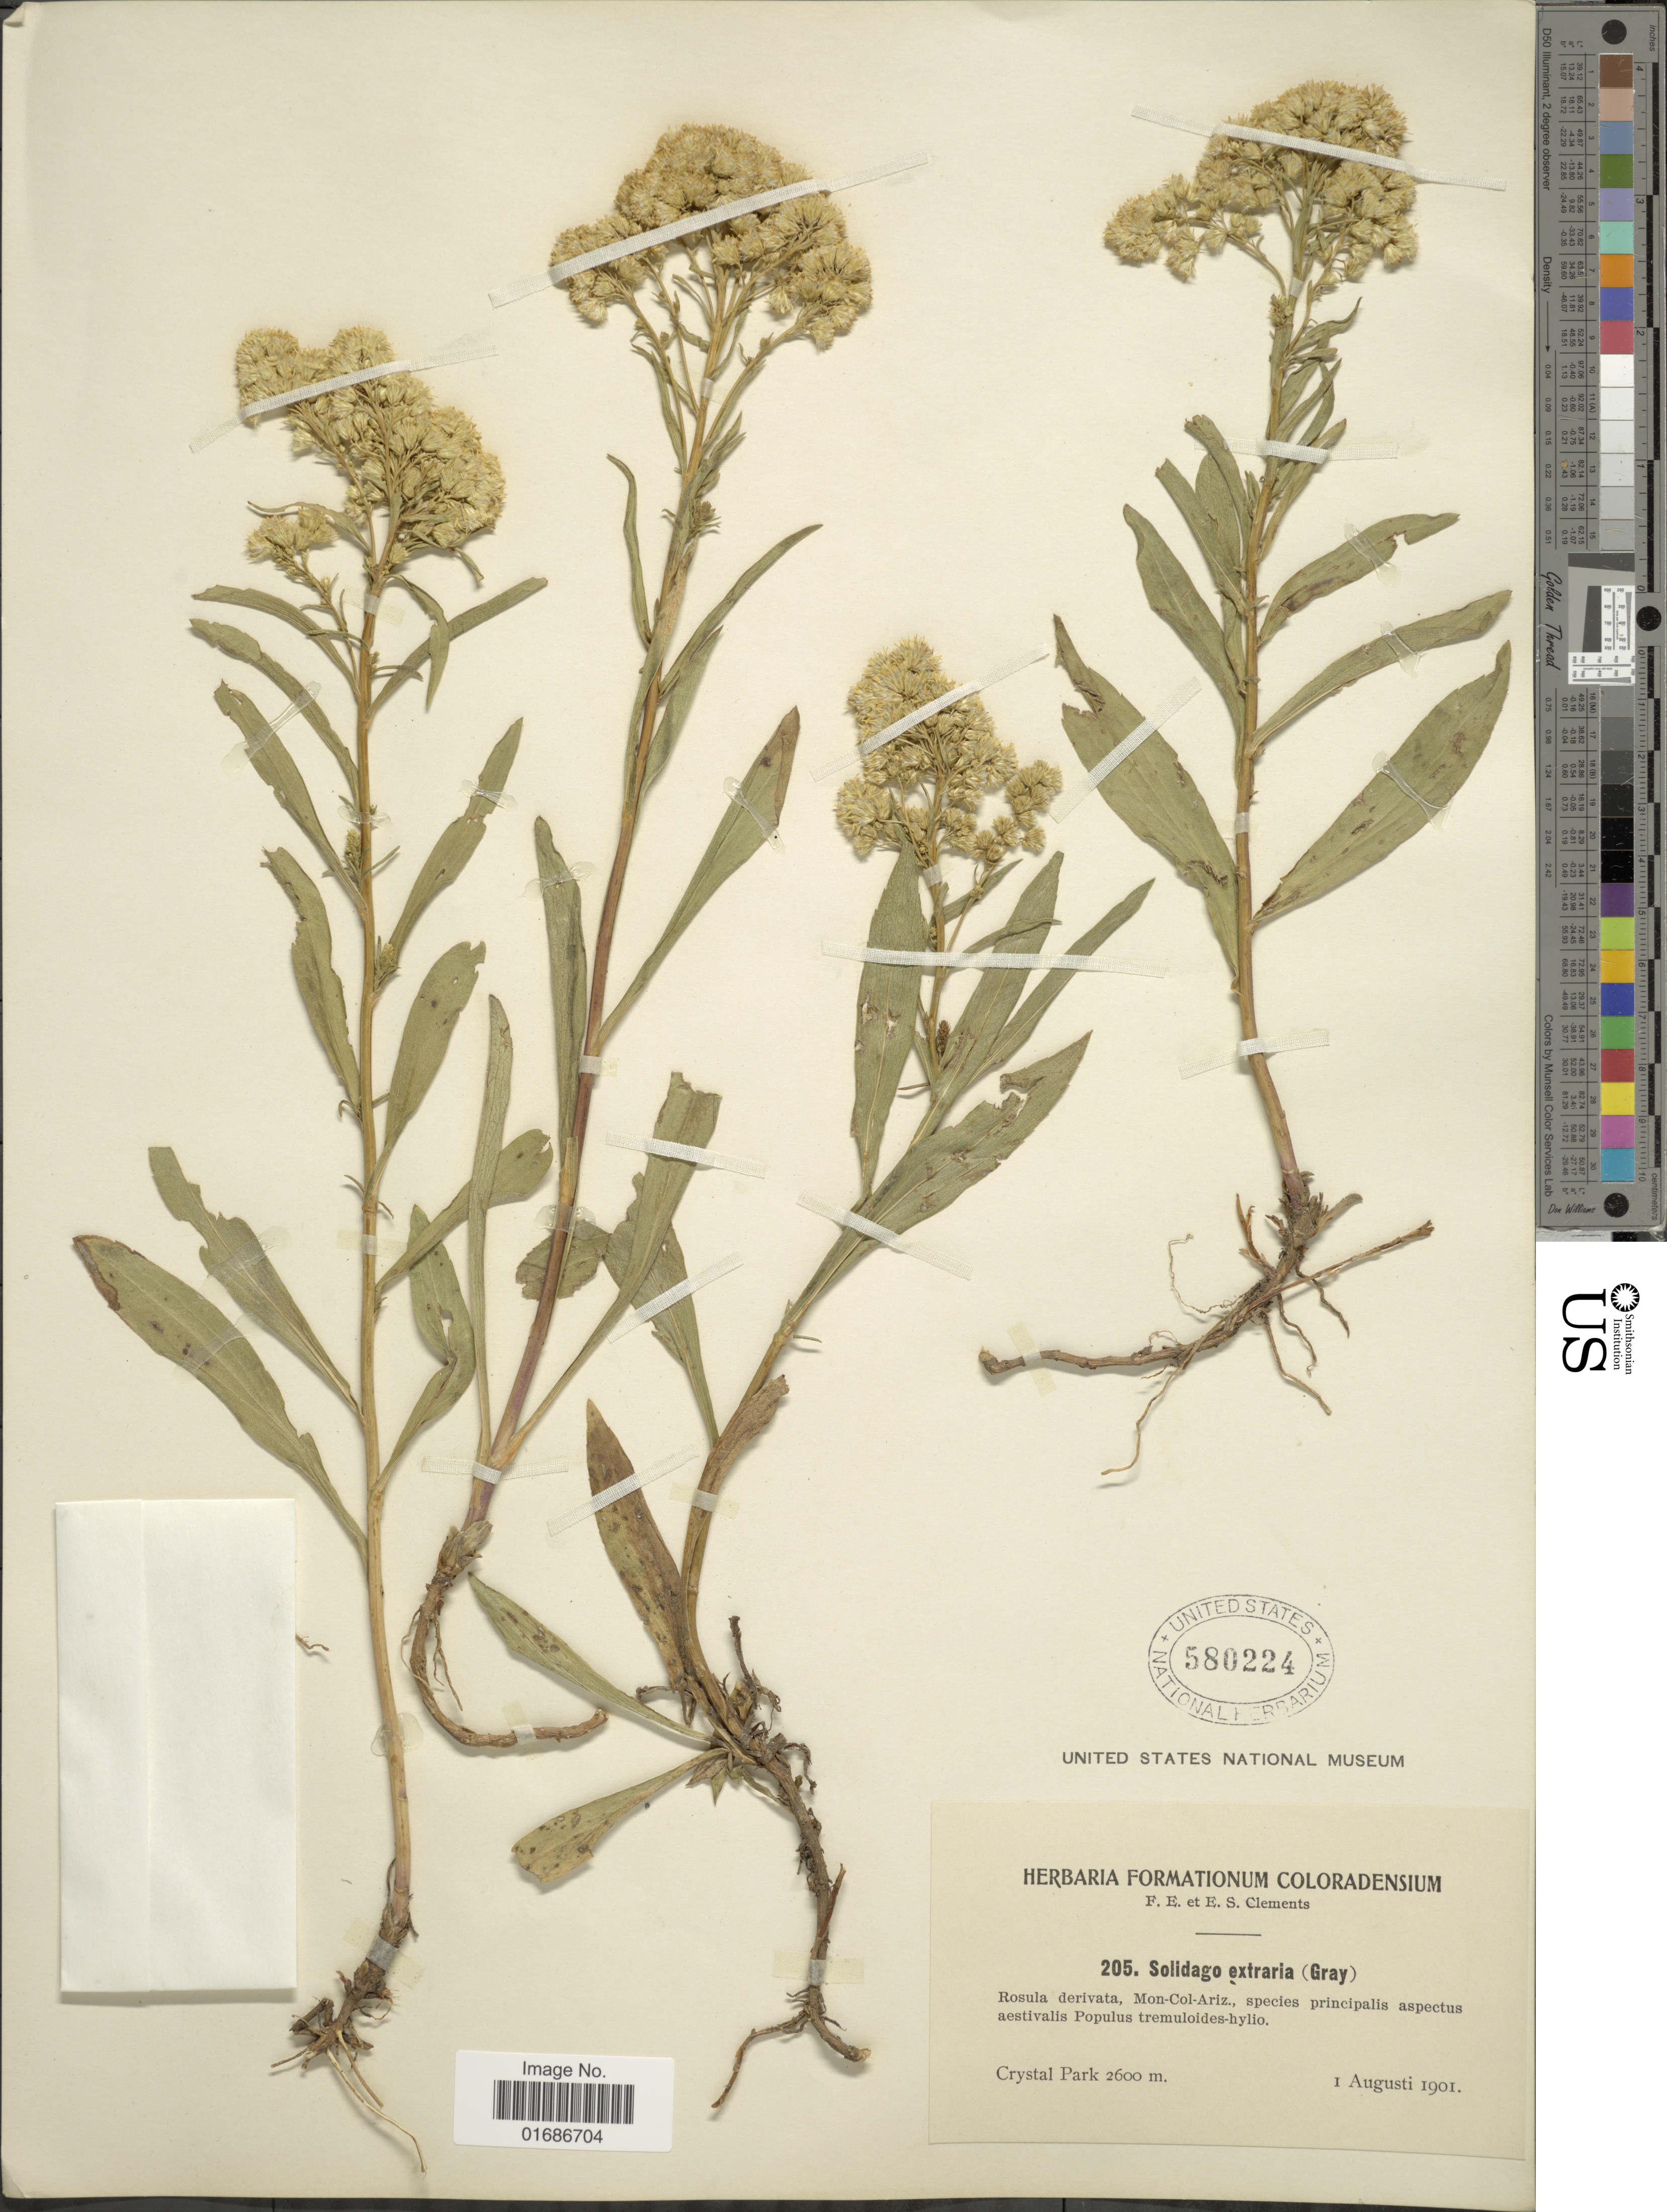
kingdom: Plantae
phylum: Tracheophyta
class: Magnoliopsida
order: Asterales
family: Asteraceae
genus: Solidago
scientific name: Solidago extraria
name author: A. Gray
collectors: F. E. Clements & E. S. Clements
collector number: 205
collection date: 1901-08-01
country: United States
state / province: Colorado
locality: Crystal Park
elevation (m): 2600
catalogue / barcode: US 580224